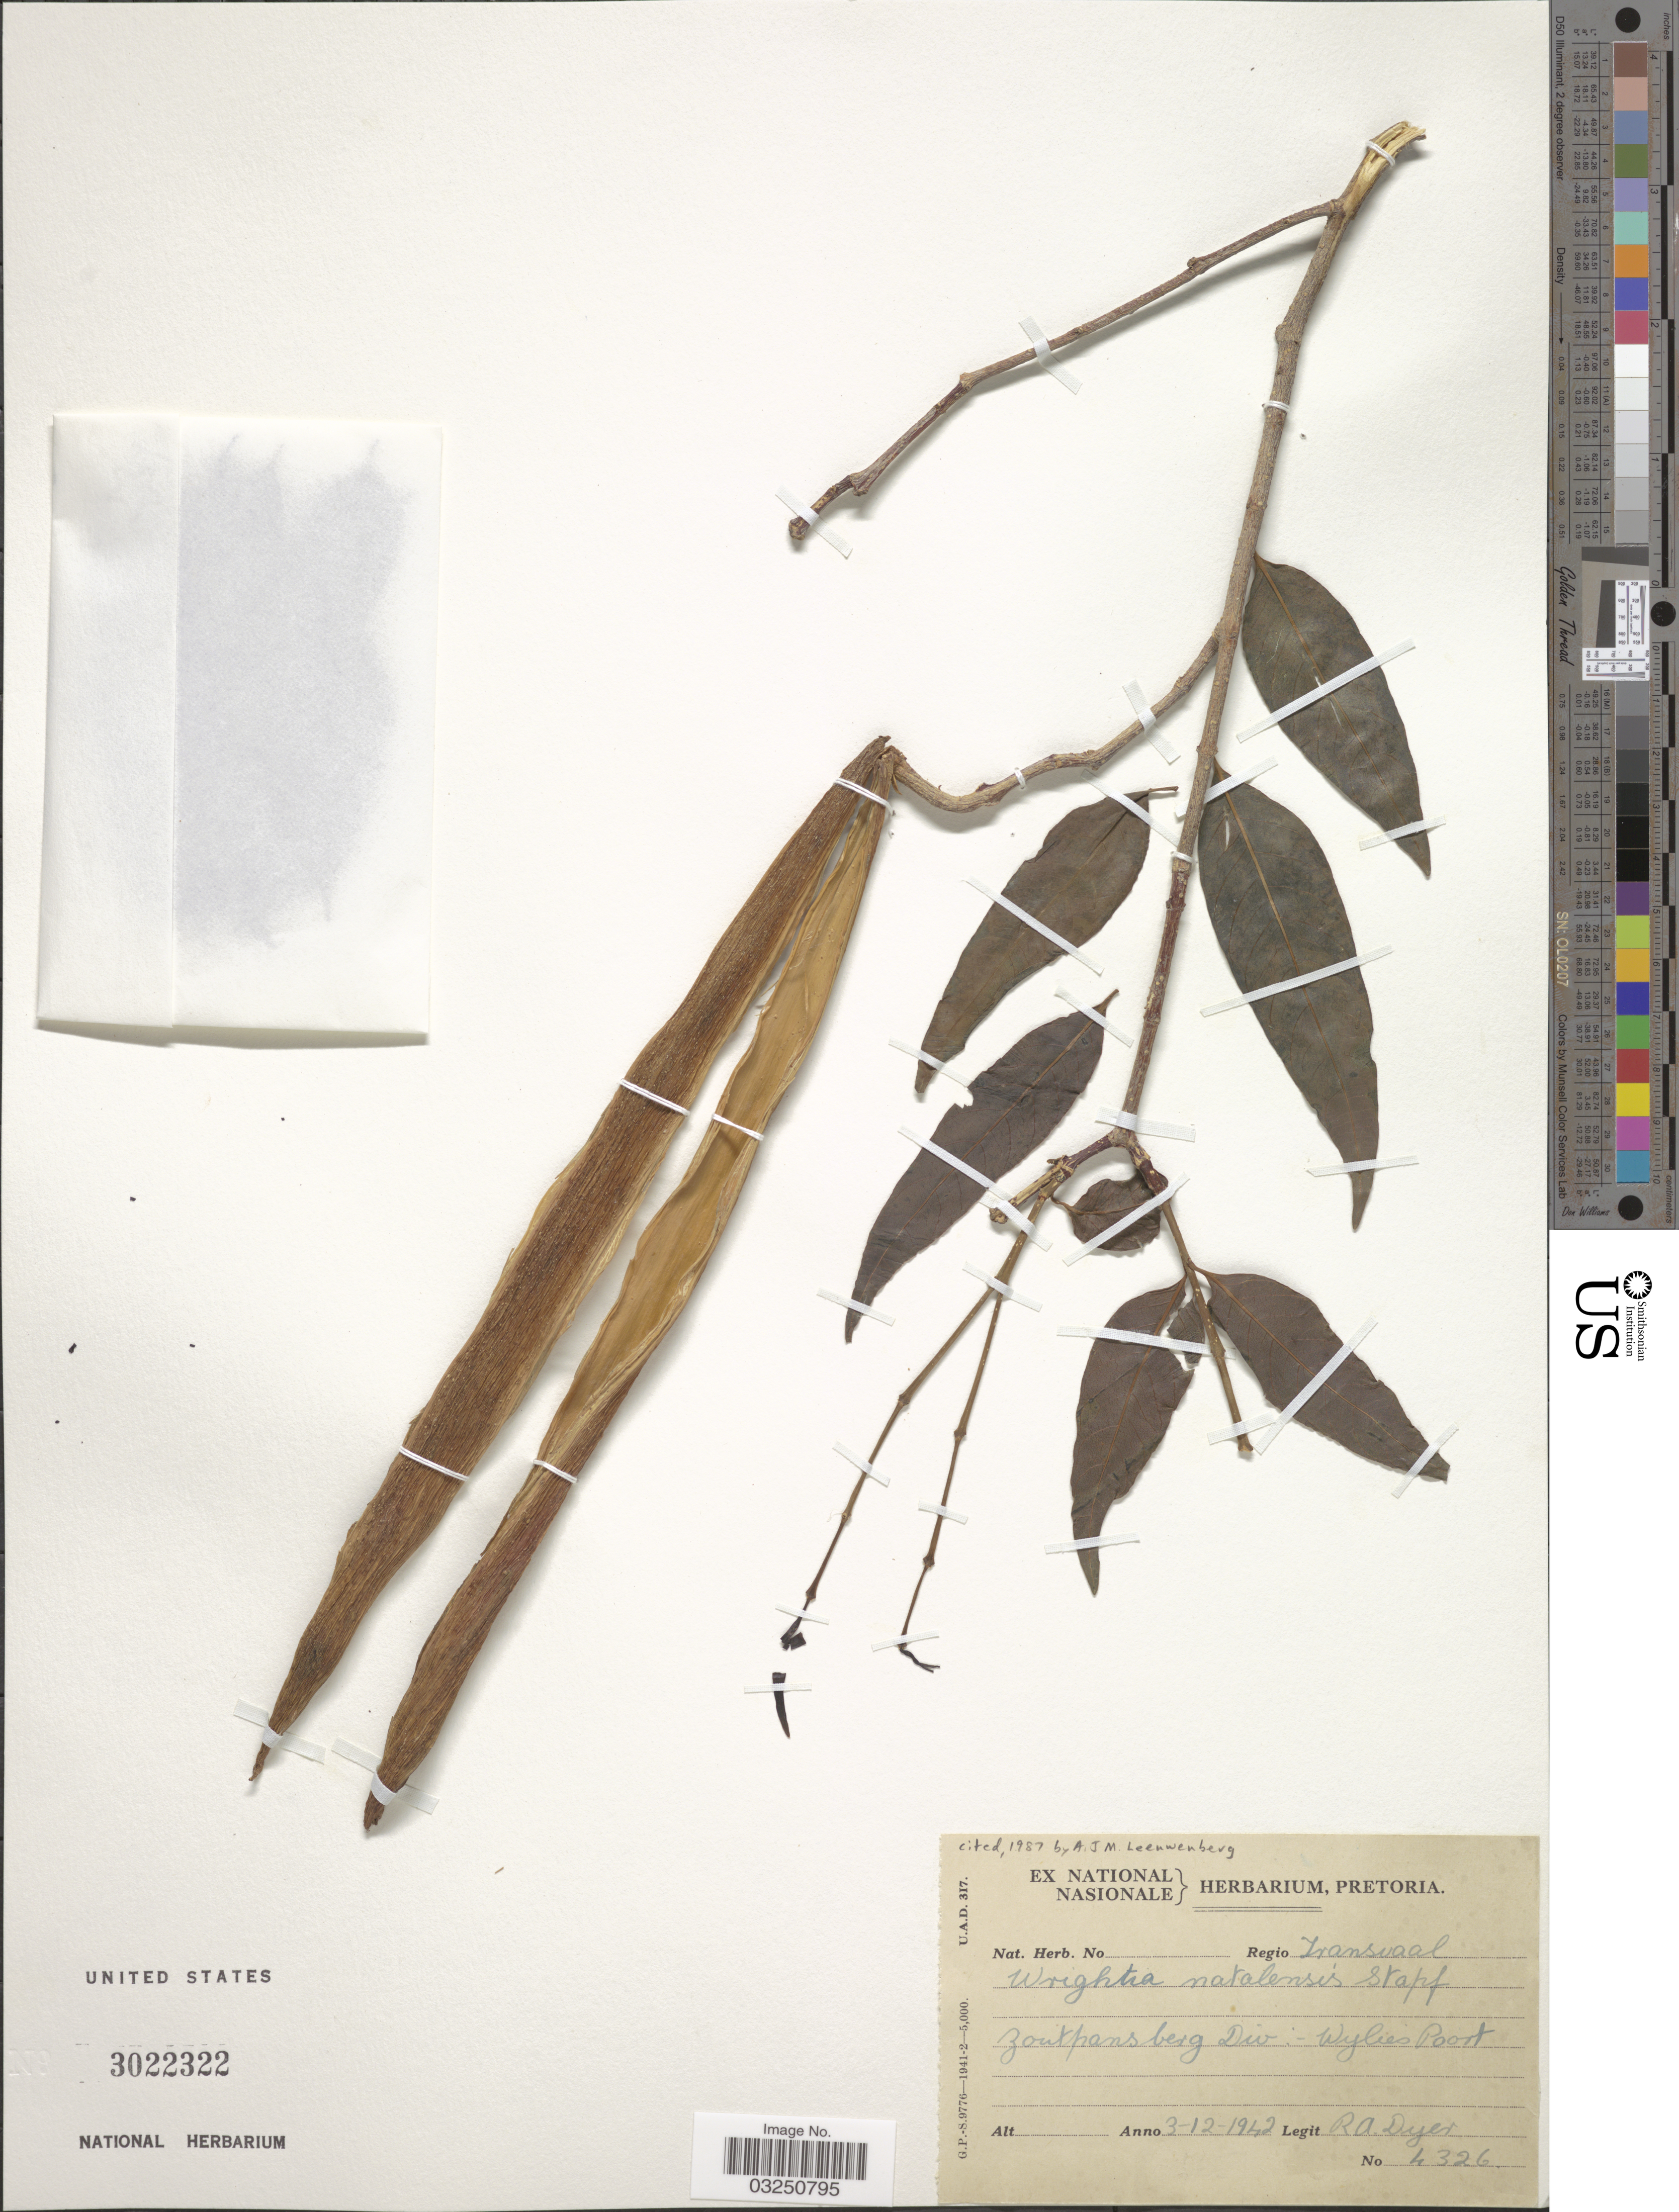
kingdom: Plantae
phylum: Tracheophyta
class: Magnoliopsida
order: Gentianales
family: Apocynaceae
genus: Wrightia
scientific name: Wrightia natalensis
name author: Stapf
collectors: R. A. Dyer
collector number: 4326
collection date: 1942-12-03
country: South Africa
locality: Regio Transvaal. Zoutpansberg Div. -Wylies Poort.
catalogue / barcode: US 3022322